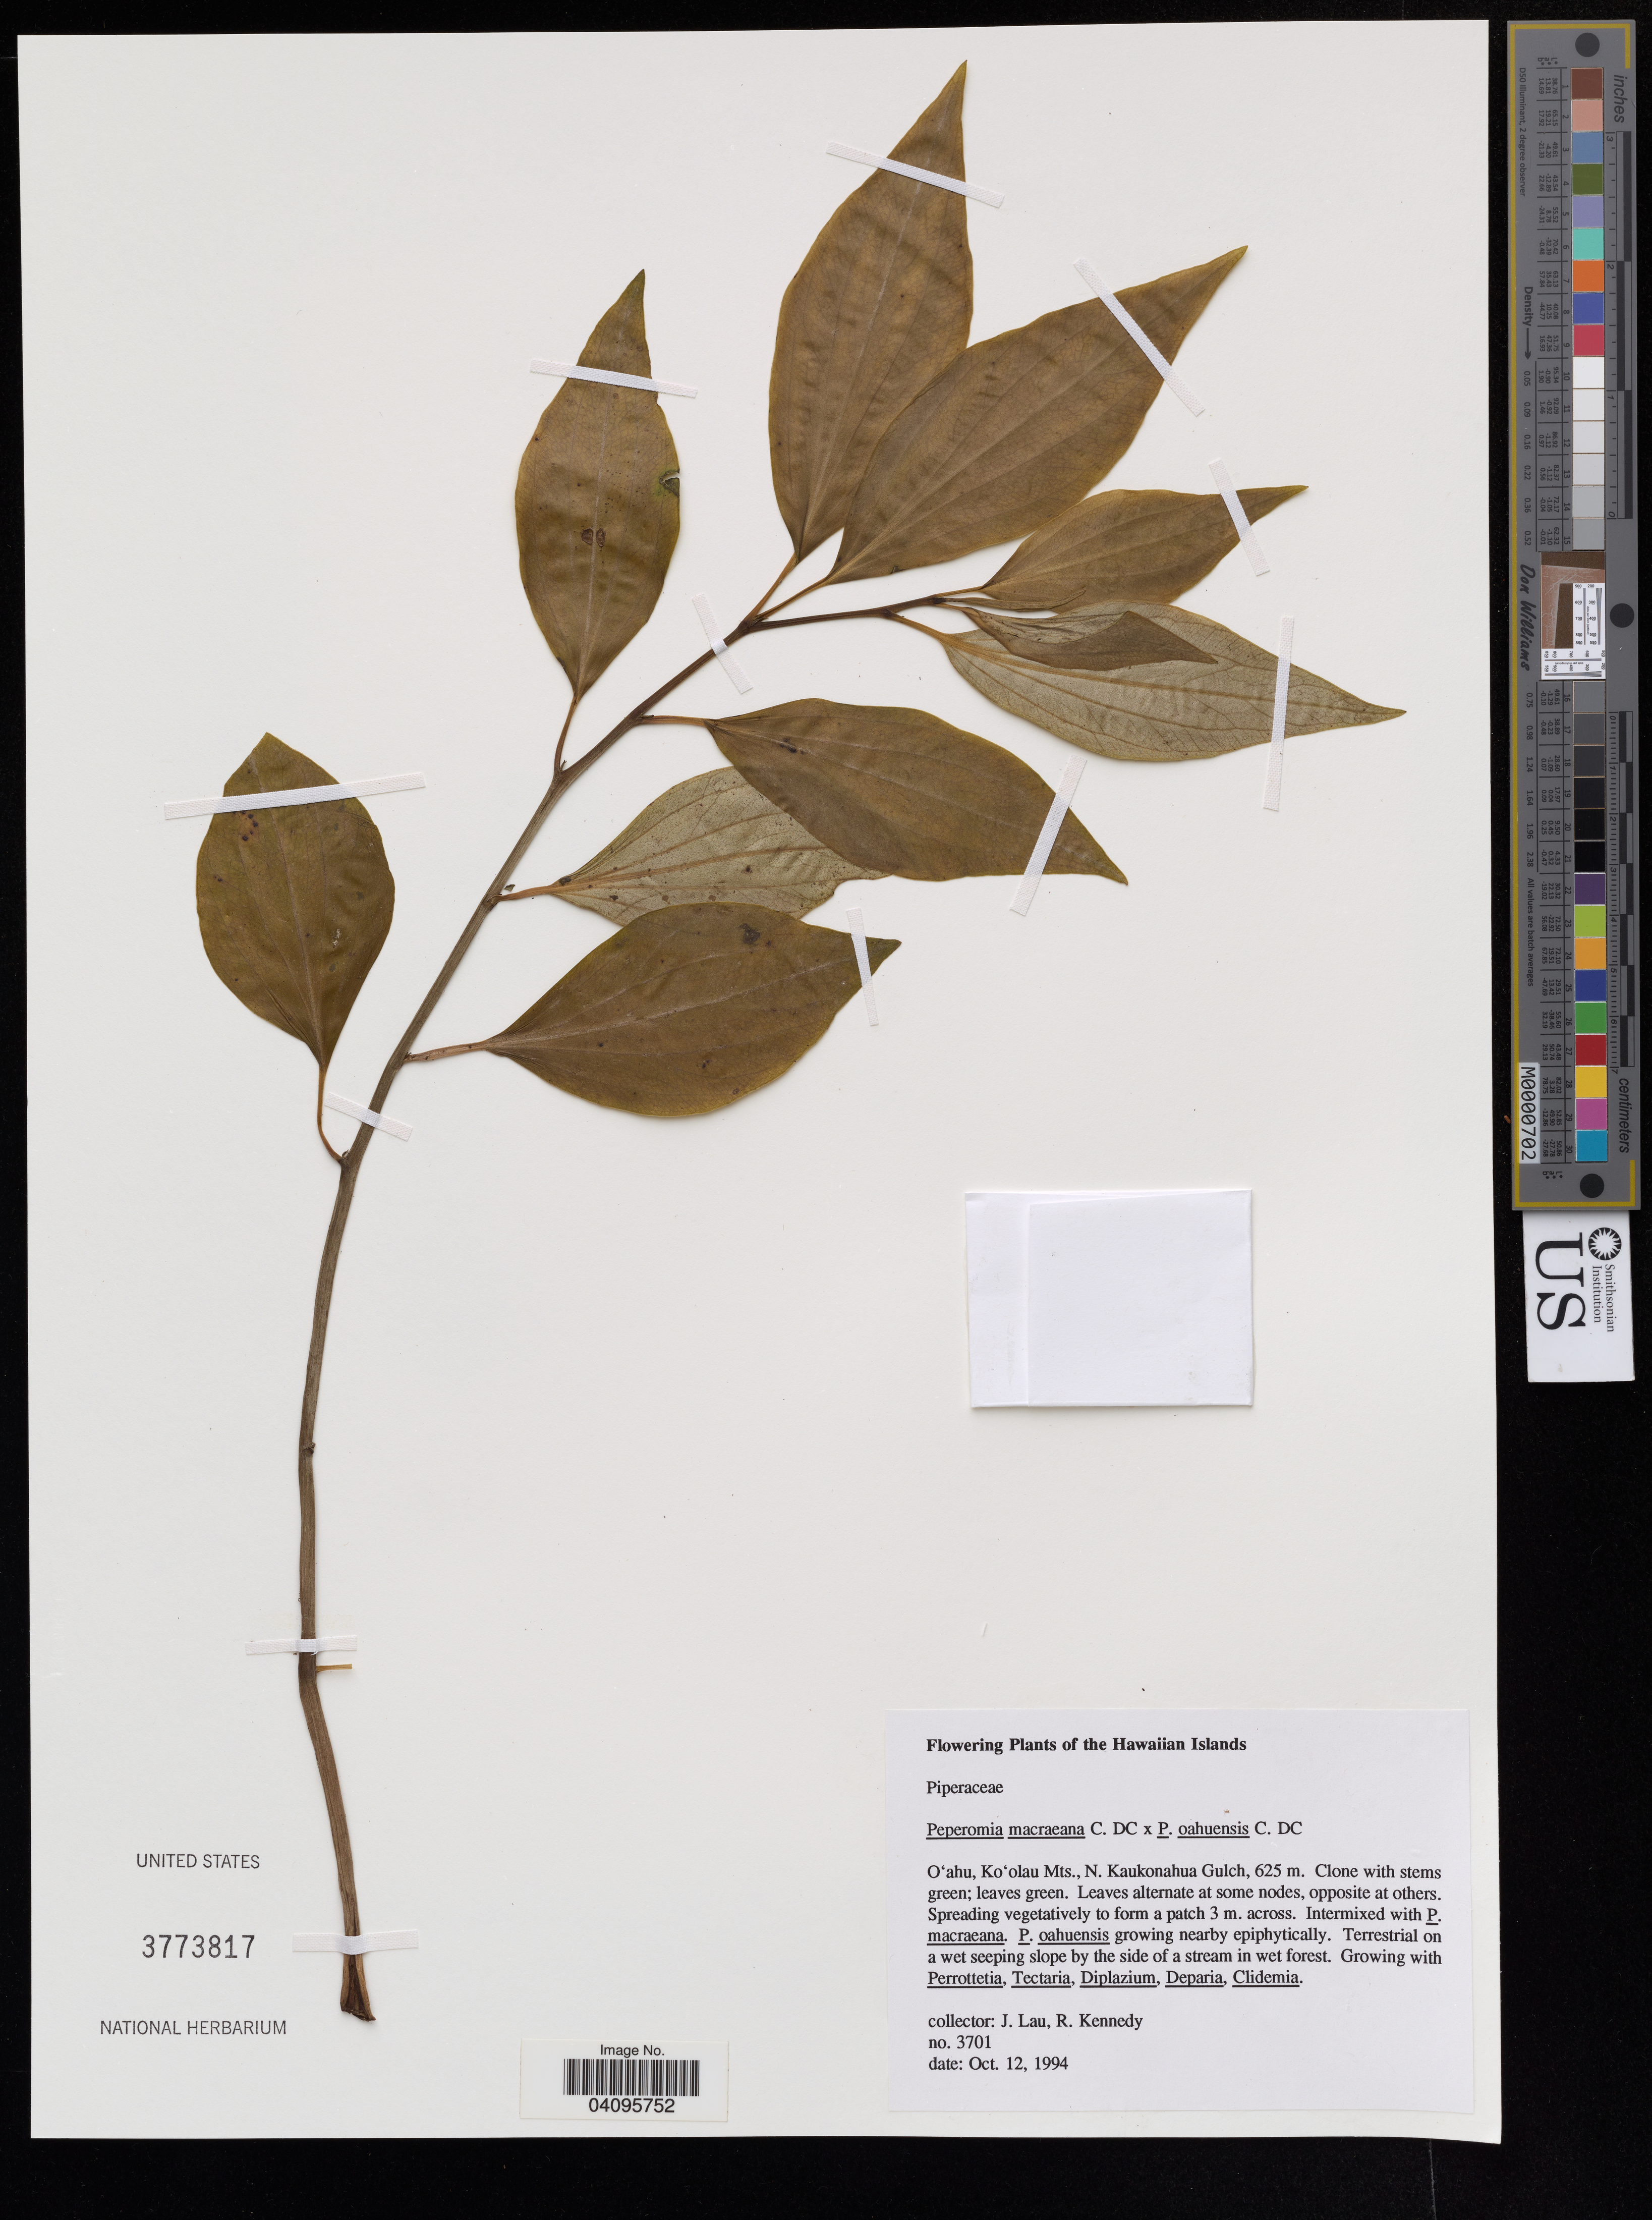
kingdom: Plantae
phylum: Tracheophyta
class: Magnoliopsida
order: Piperales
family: Piperaceae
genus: Peperomia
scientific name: Peperomia macraeana x P. oahuensis C. DC.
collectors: J. Lau & R. Kennedy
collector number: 3701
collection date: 1994-10-12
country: United States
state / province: Hawaii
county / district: Honolulu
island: Oahu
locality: Ko'olau Mts., N. Kaukonahua Gulch.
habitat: Wet forest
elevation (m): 625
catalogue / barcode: US 3773817